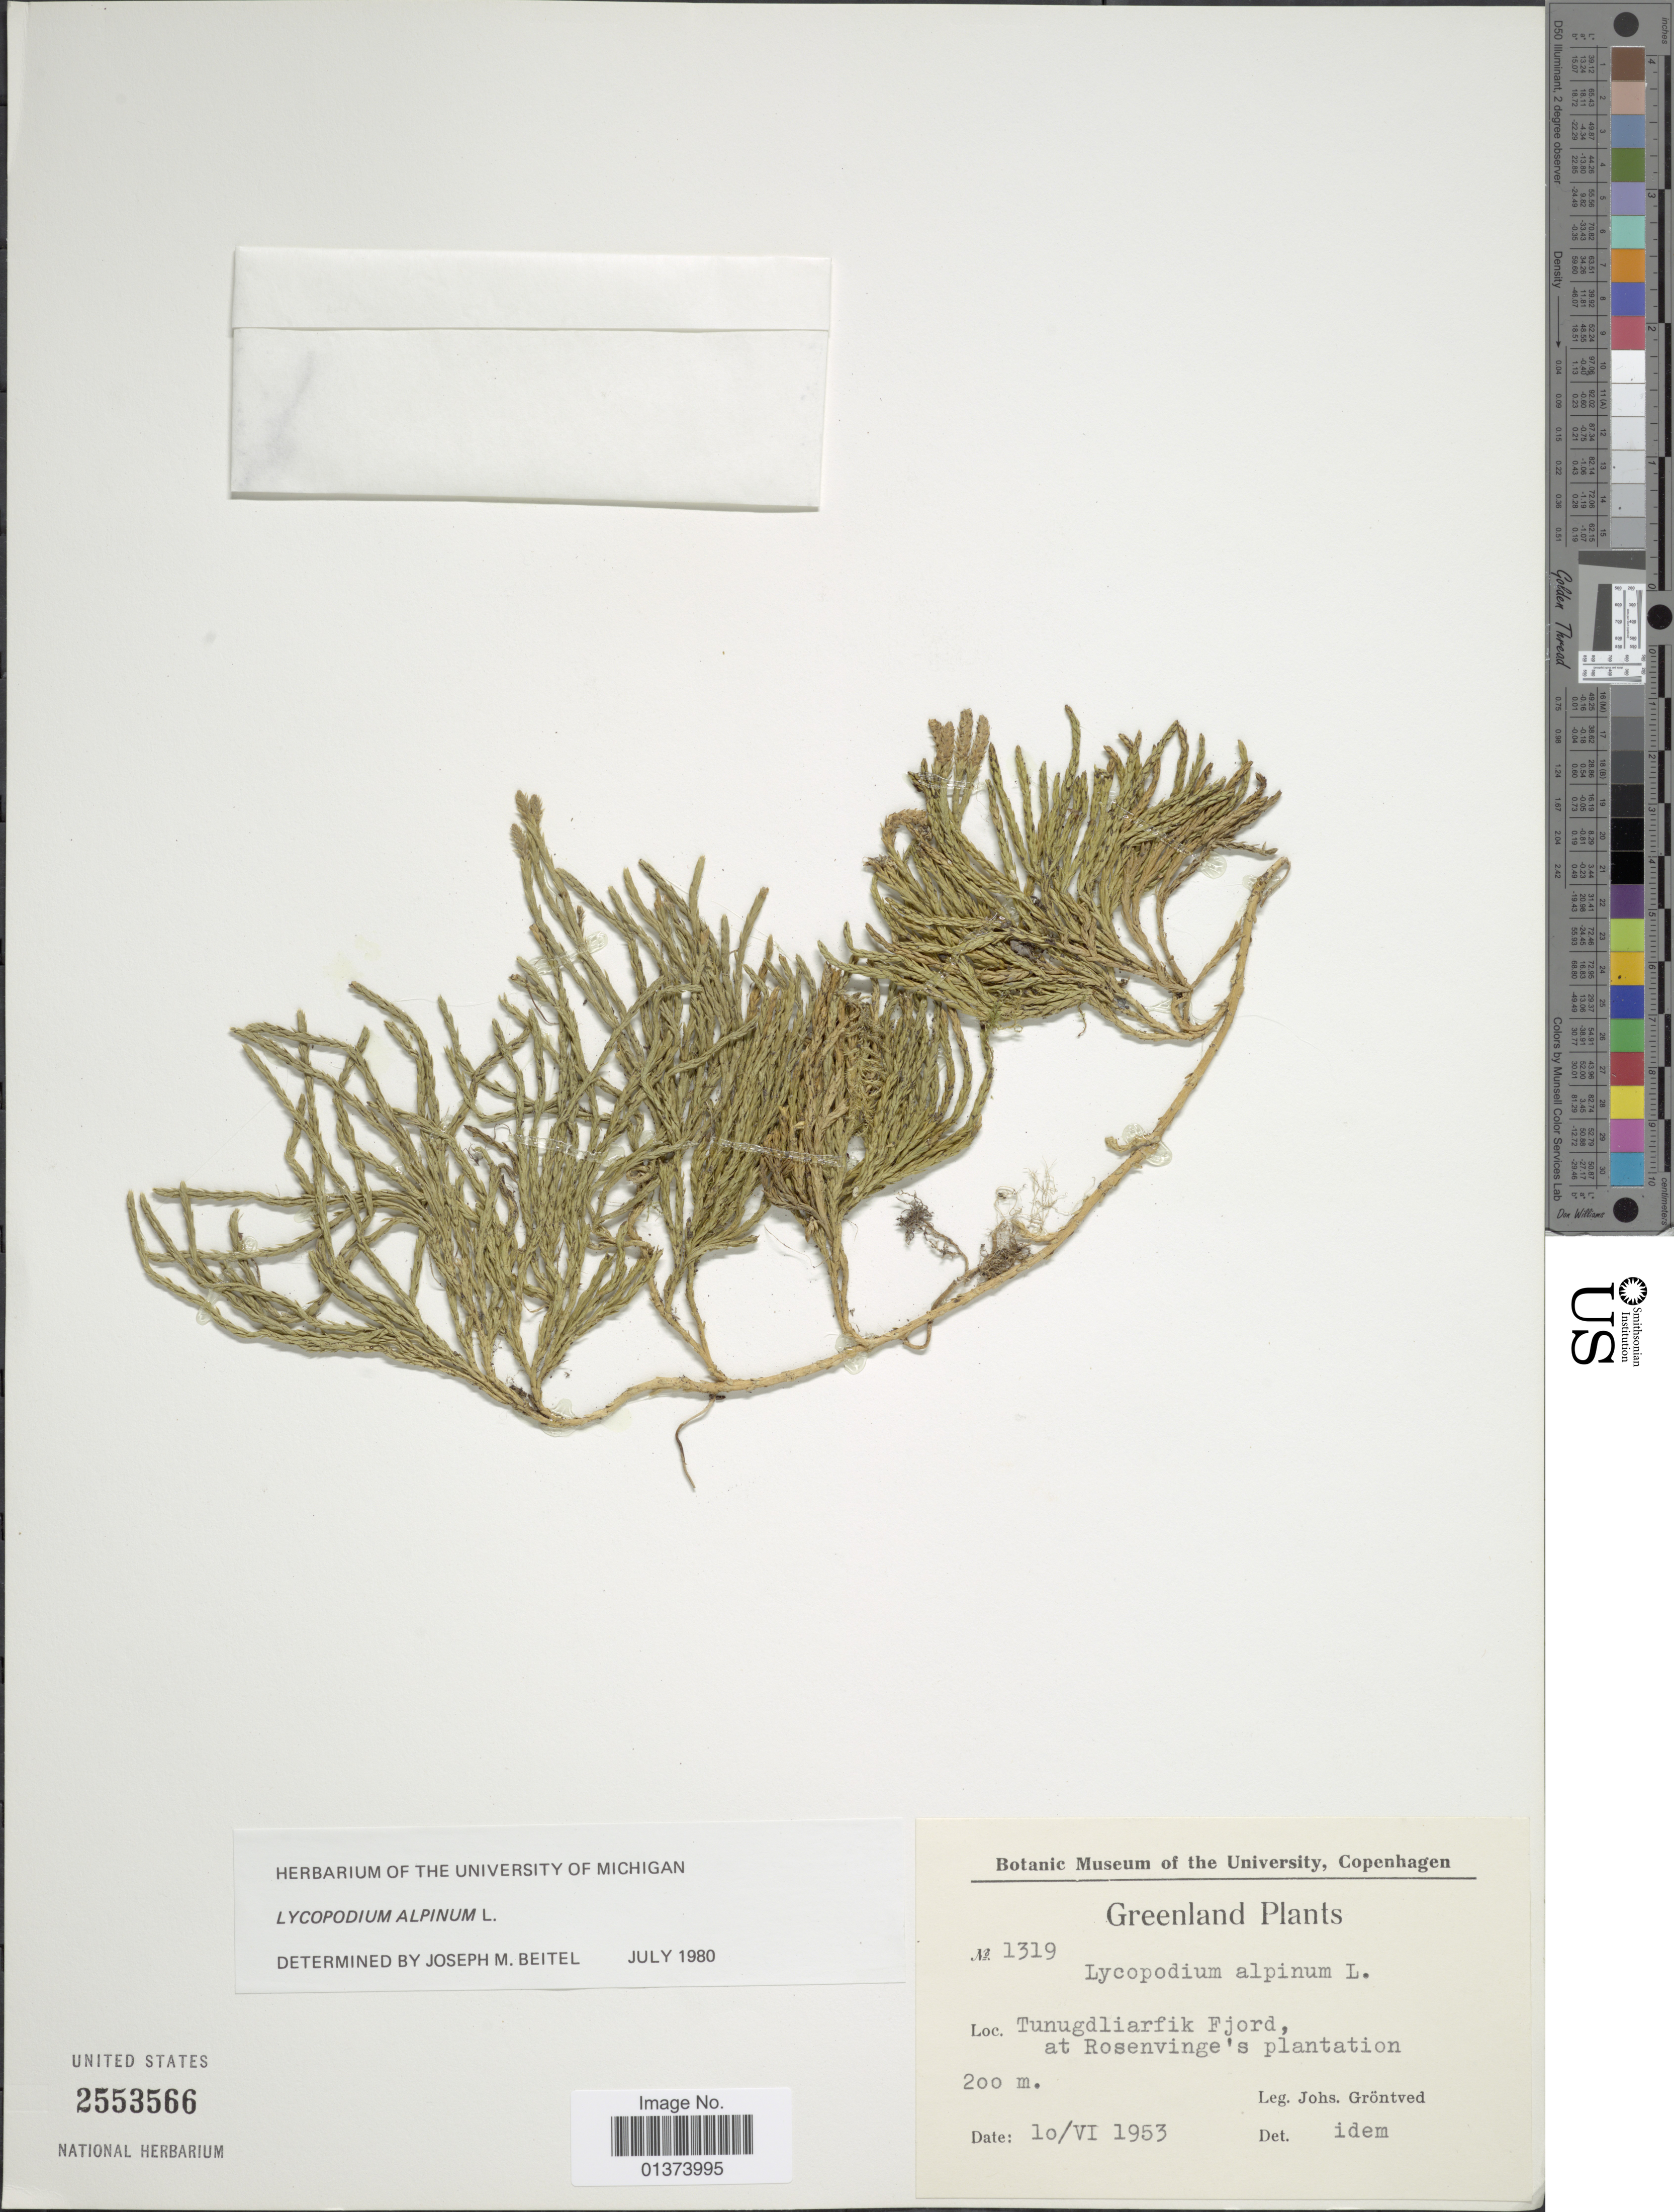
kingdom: Plantae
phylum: Tracheophyta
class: Lycopodiopsida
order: Lycopodiales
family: Lycopodiaceae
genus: Diphasiastrum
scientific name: Diphasiastrum alpinum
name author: (L.) Holub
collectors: J. Gröntved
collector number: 1319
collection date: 1953-06-10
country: Greenland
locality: Tunugdliarfik Fjord, at Rosenvinge's plantation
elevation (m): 200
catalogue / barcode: US 2553566